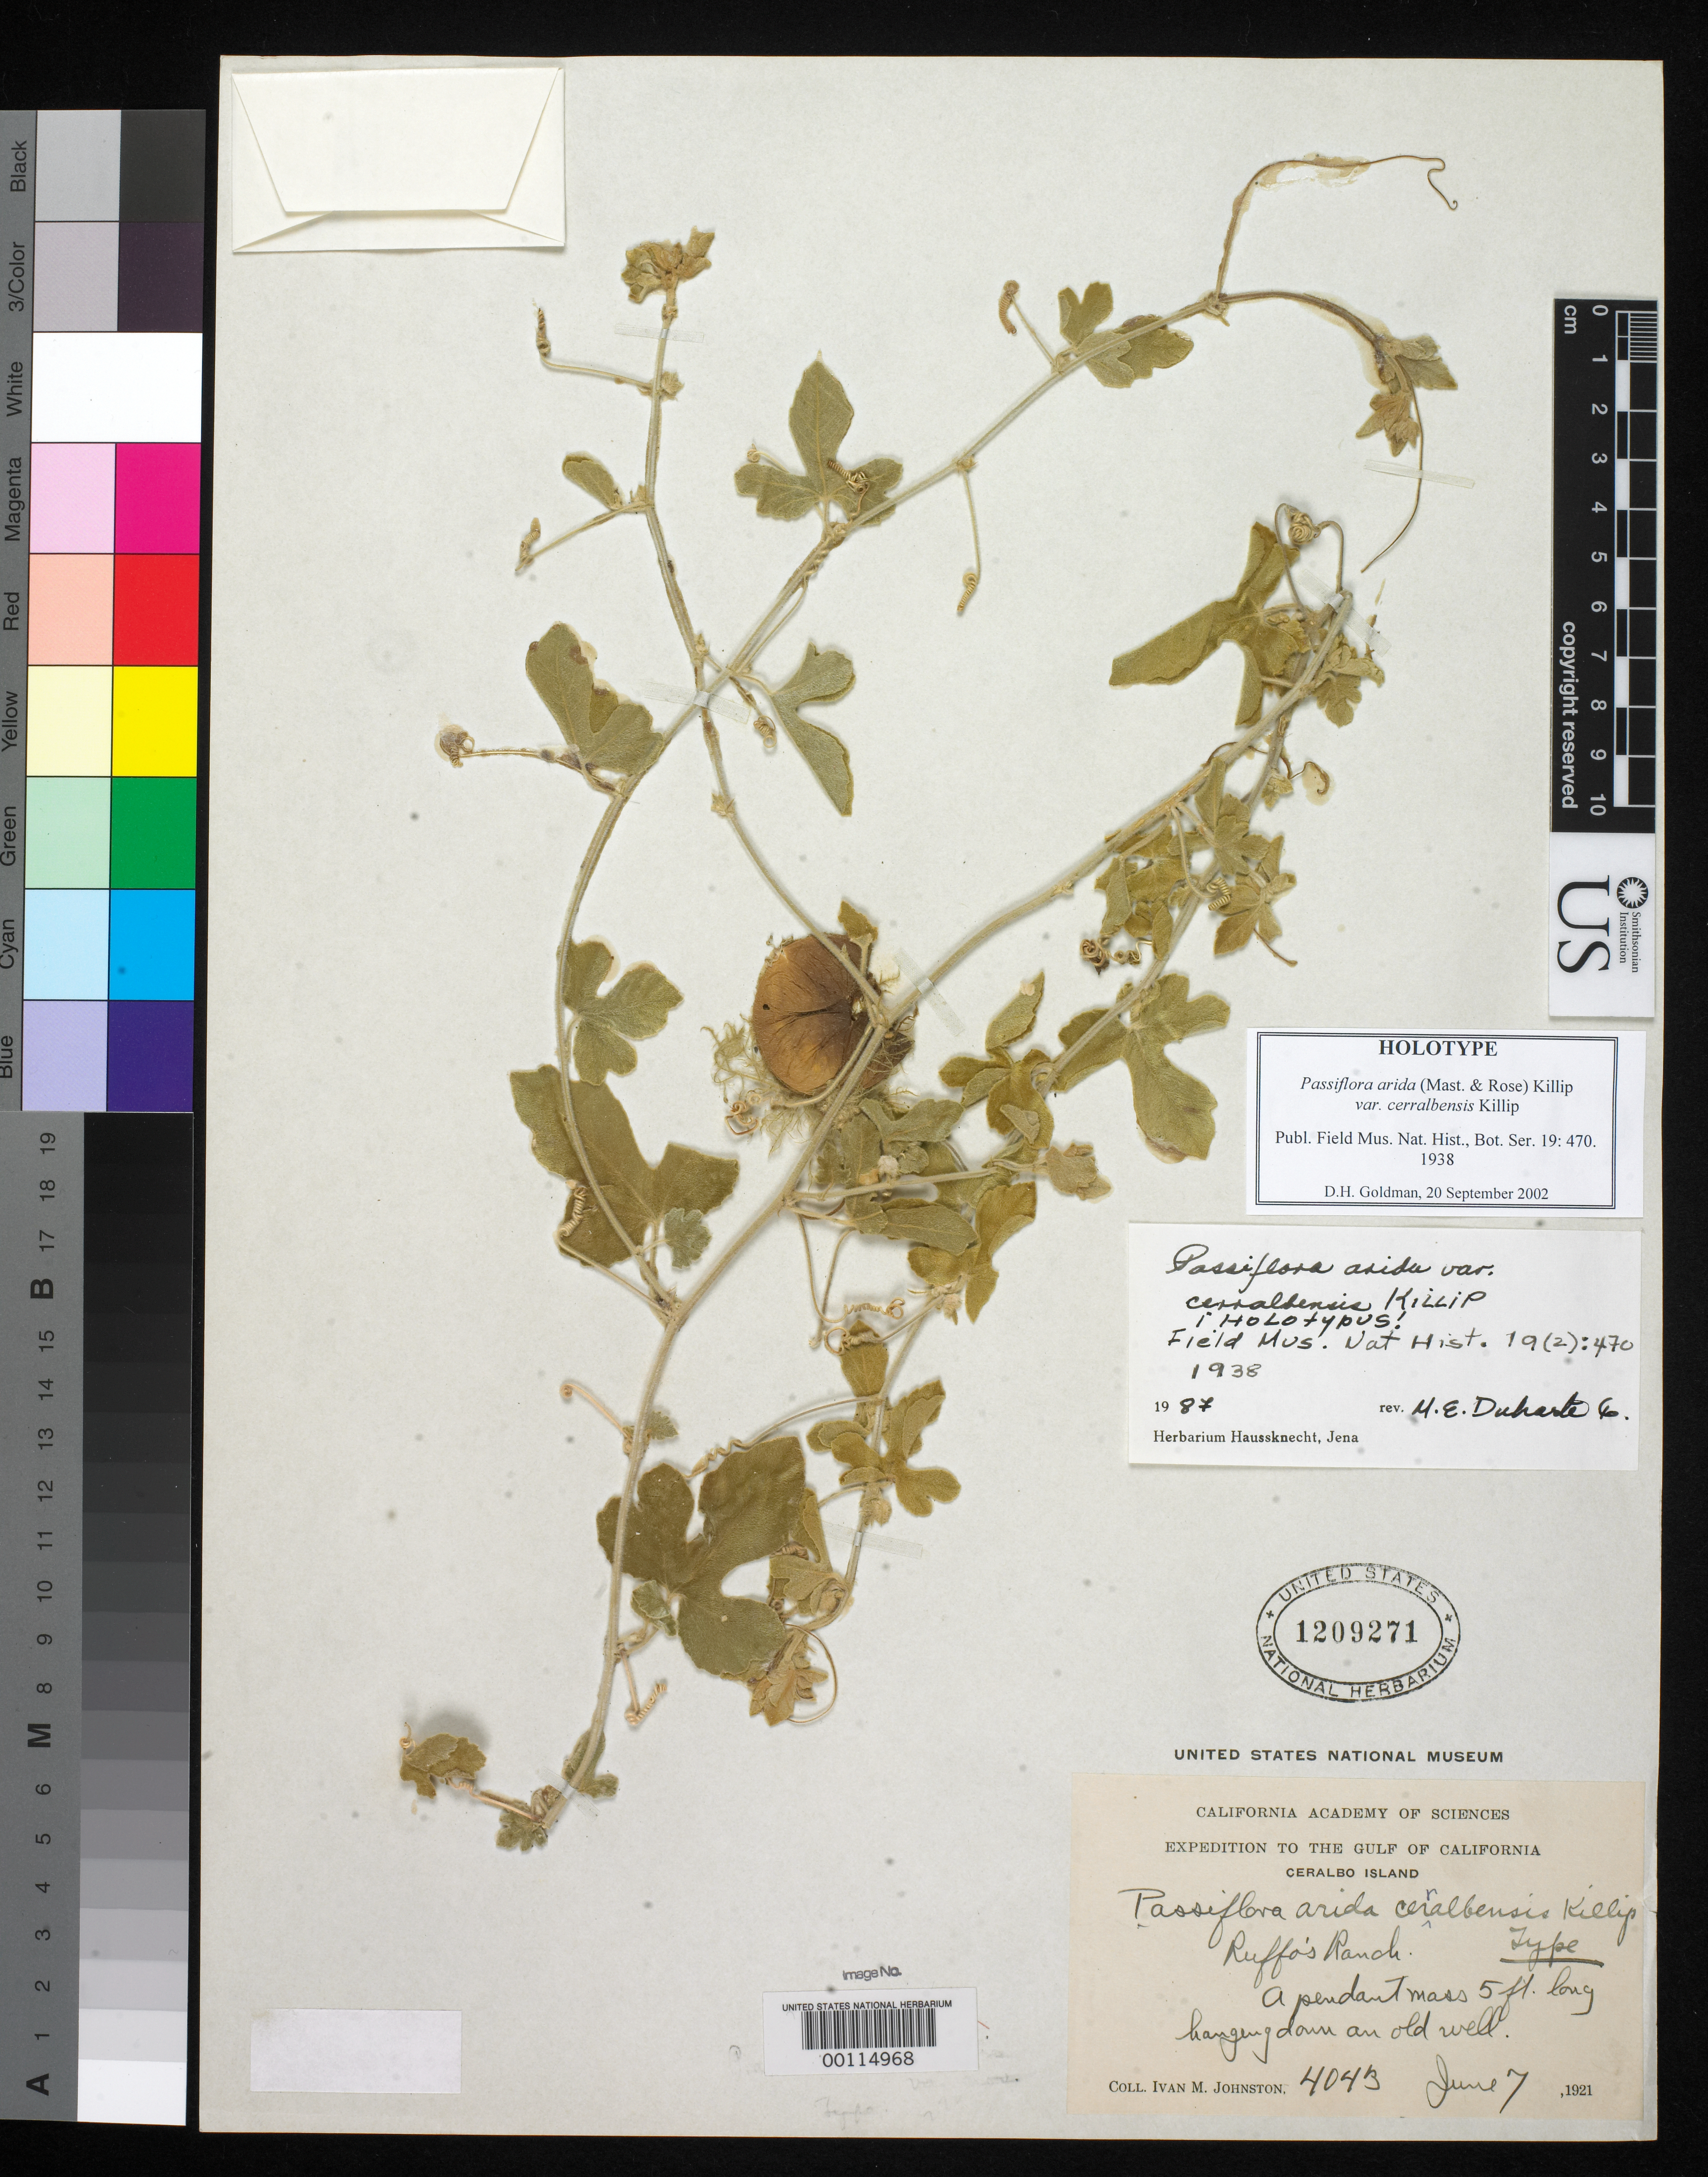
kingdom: Plantae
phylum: Tracheophyta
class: Magnoliopsida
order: Malpighiales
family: Passifloraceae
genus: Passiflora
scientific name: Passiflora arida var. cerralbensis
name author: Killip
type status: Holotype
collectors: I.M. Johnston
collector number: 4043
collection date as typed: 07 Jun 1921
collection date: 1921-06-07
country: Mexico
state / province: Baja California Sur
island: Ceralbo Island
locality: Gulf of California, Ruffo's Ranch.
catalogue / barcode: US 1209271